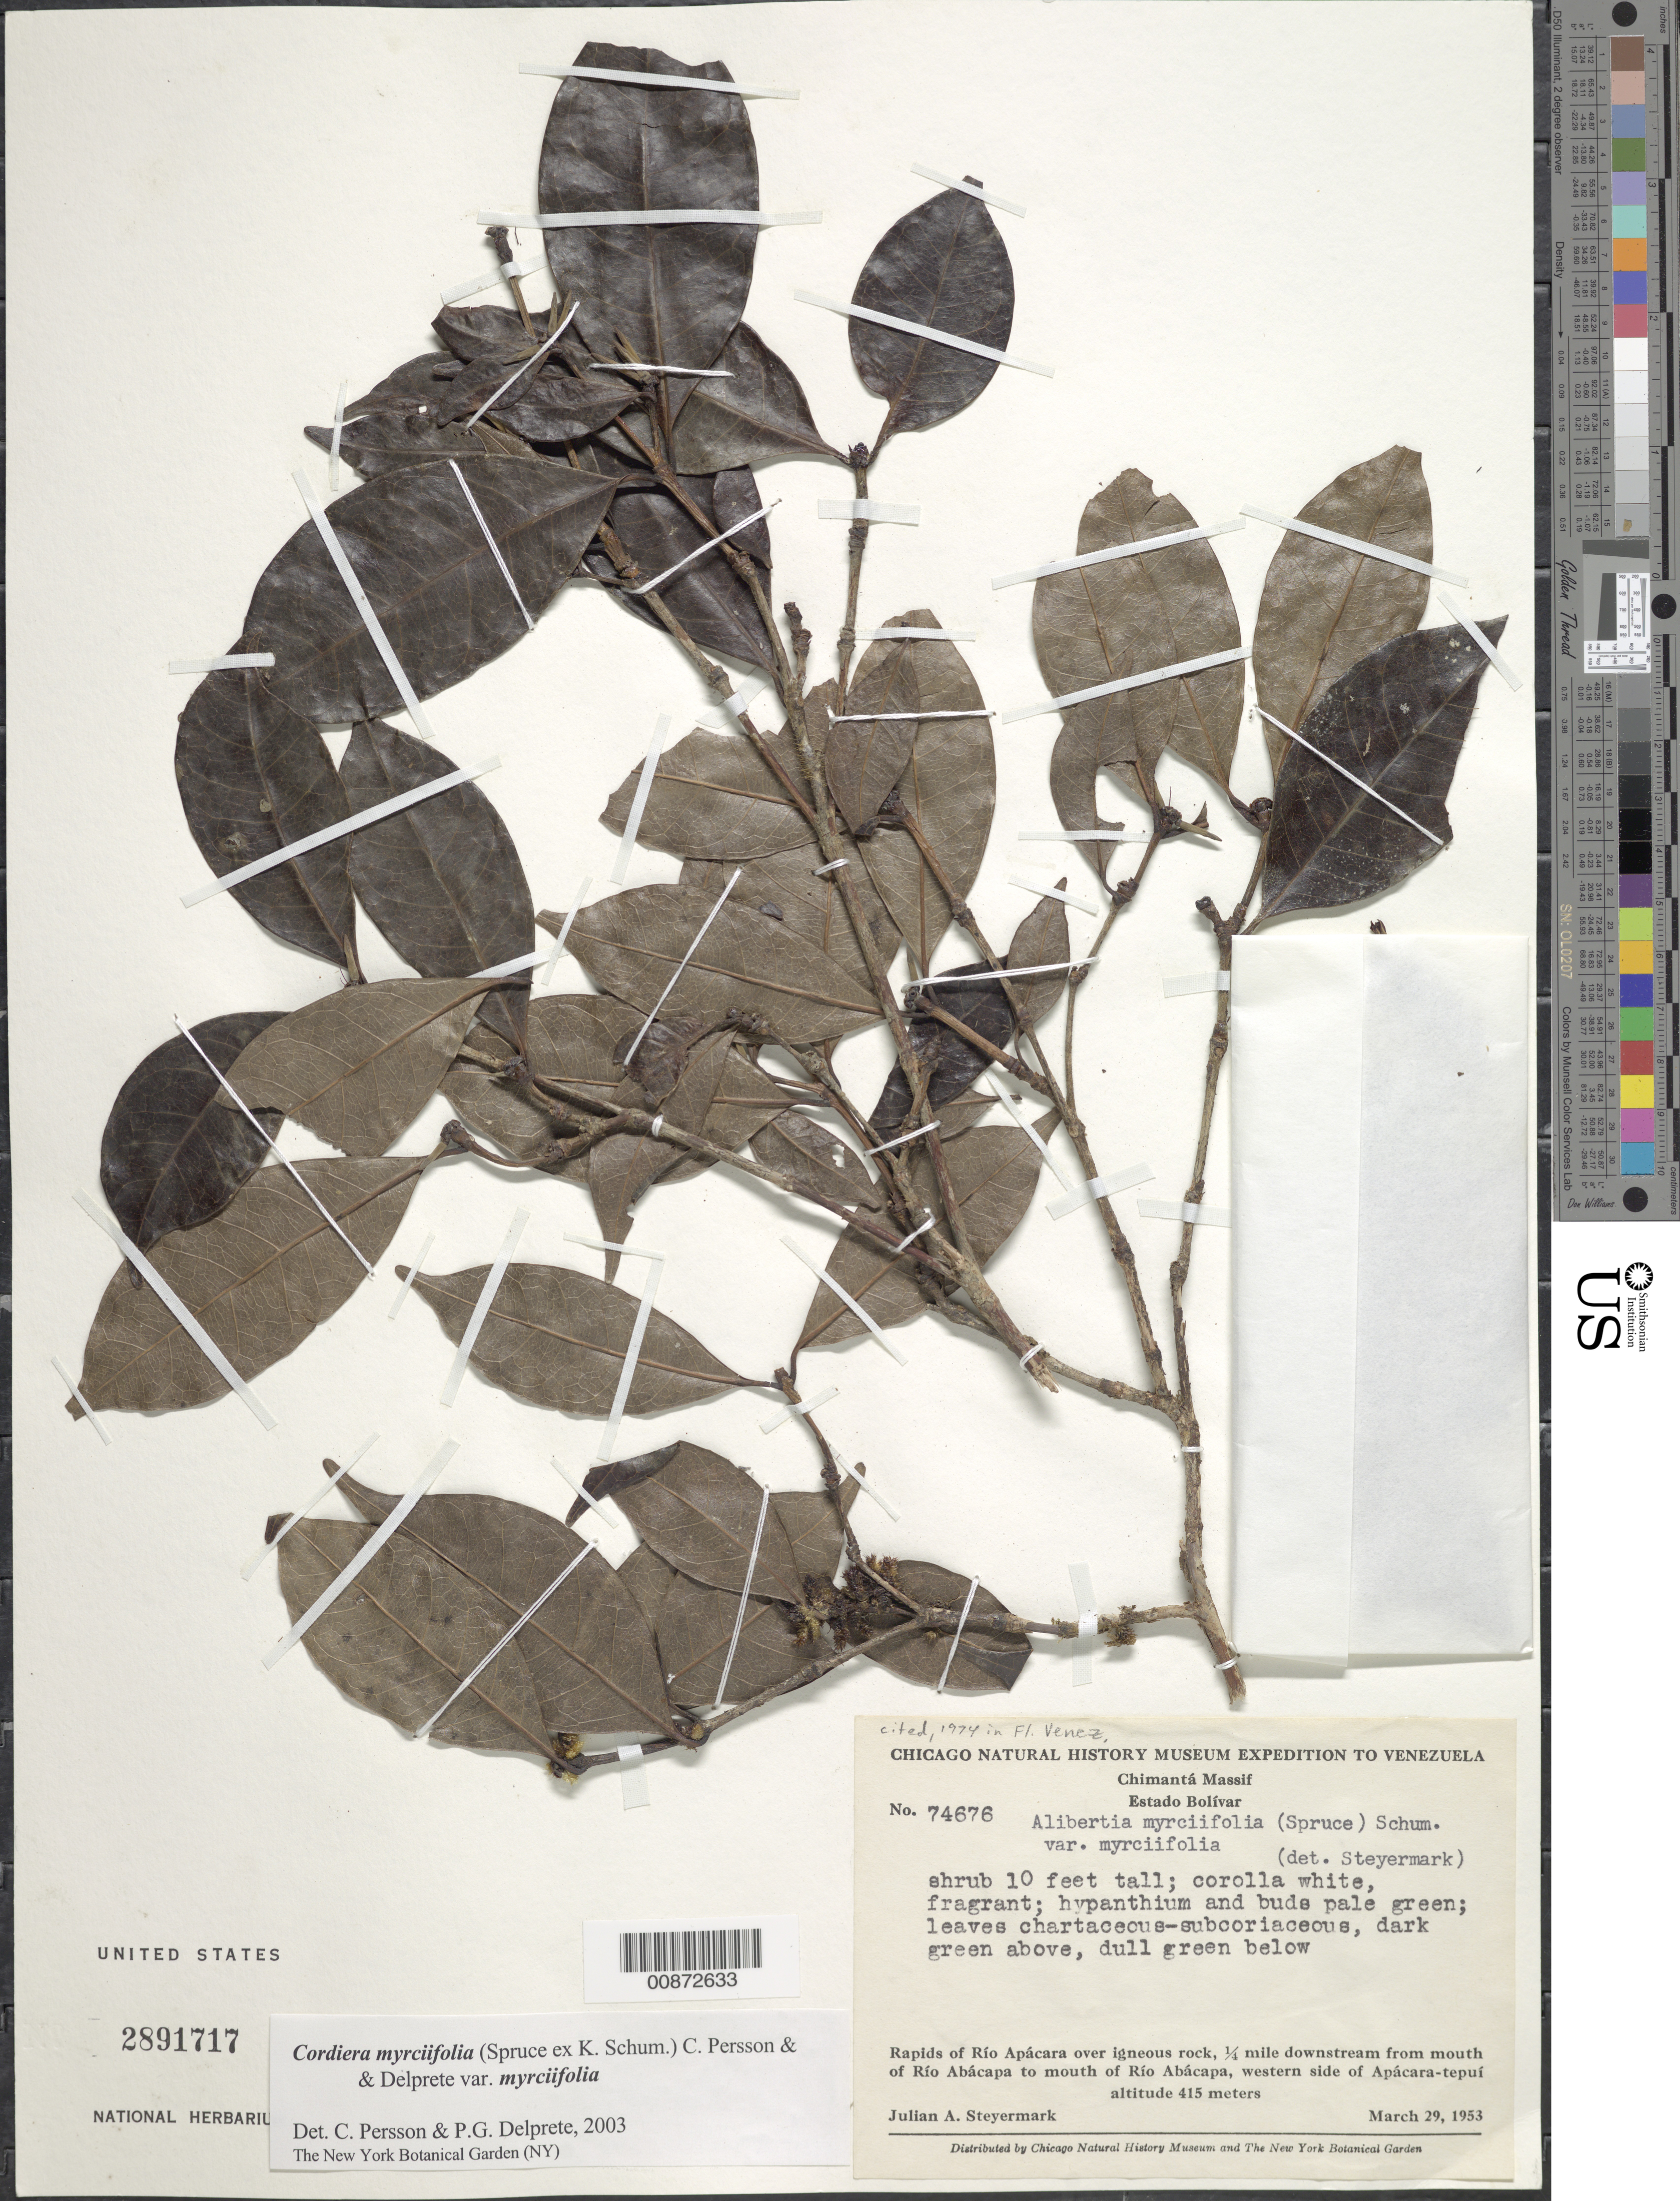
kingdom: Plantae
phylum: Tracheophyta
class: Magnoliopsida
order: Gentianales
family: Rubiaceae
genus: Cordiera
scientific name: Cordiera myrciifolia var. myrciifolia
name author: (K. Schum.) C.H. Perss. & Delprete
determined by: Delprete, P. G.; Persson, C. H.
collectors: J. Steyermark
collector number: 74676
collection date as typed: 29-Mar-53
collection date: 1953-03-29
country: Venezuela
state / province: Bolívar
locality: Río Apácara, 1/4 mile downstream from mouth of Río Abácapa, W-side of Apácara-tepuí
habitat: Rapids, over igneous rock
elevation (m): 415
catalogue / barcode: US 2891717